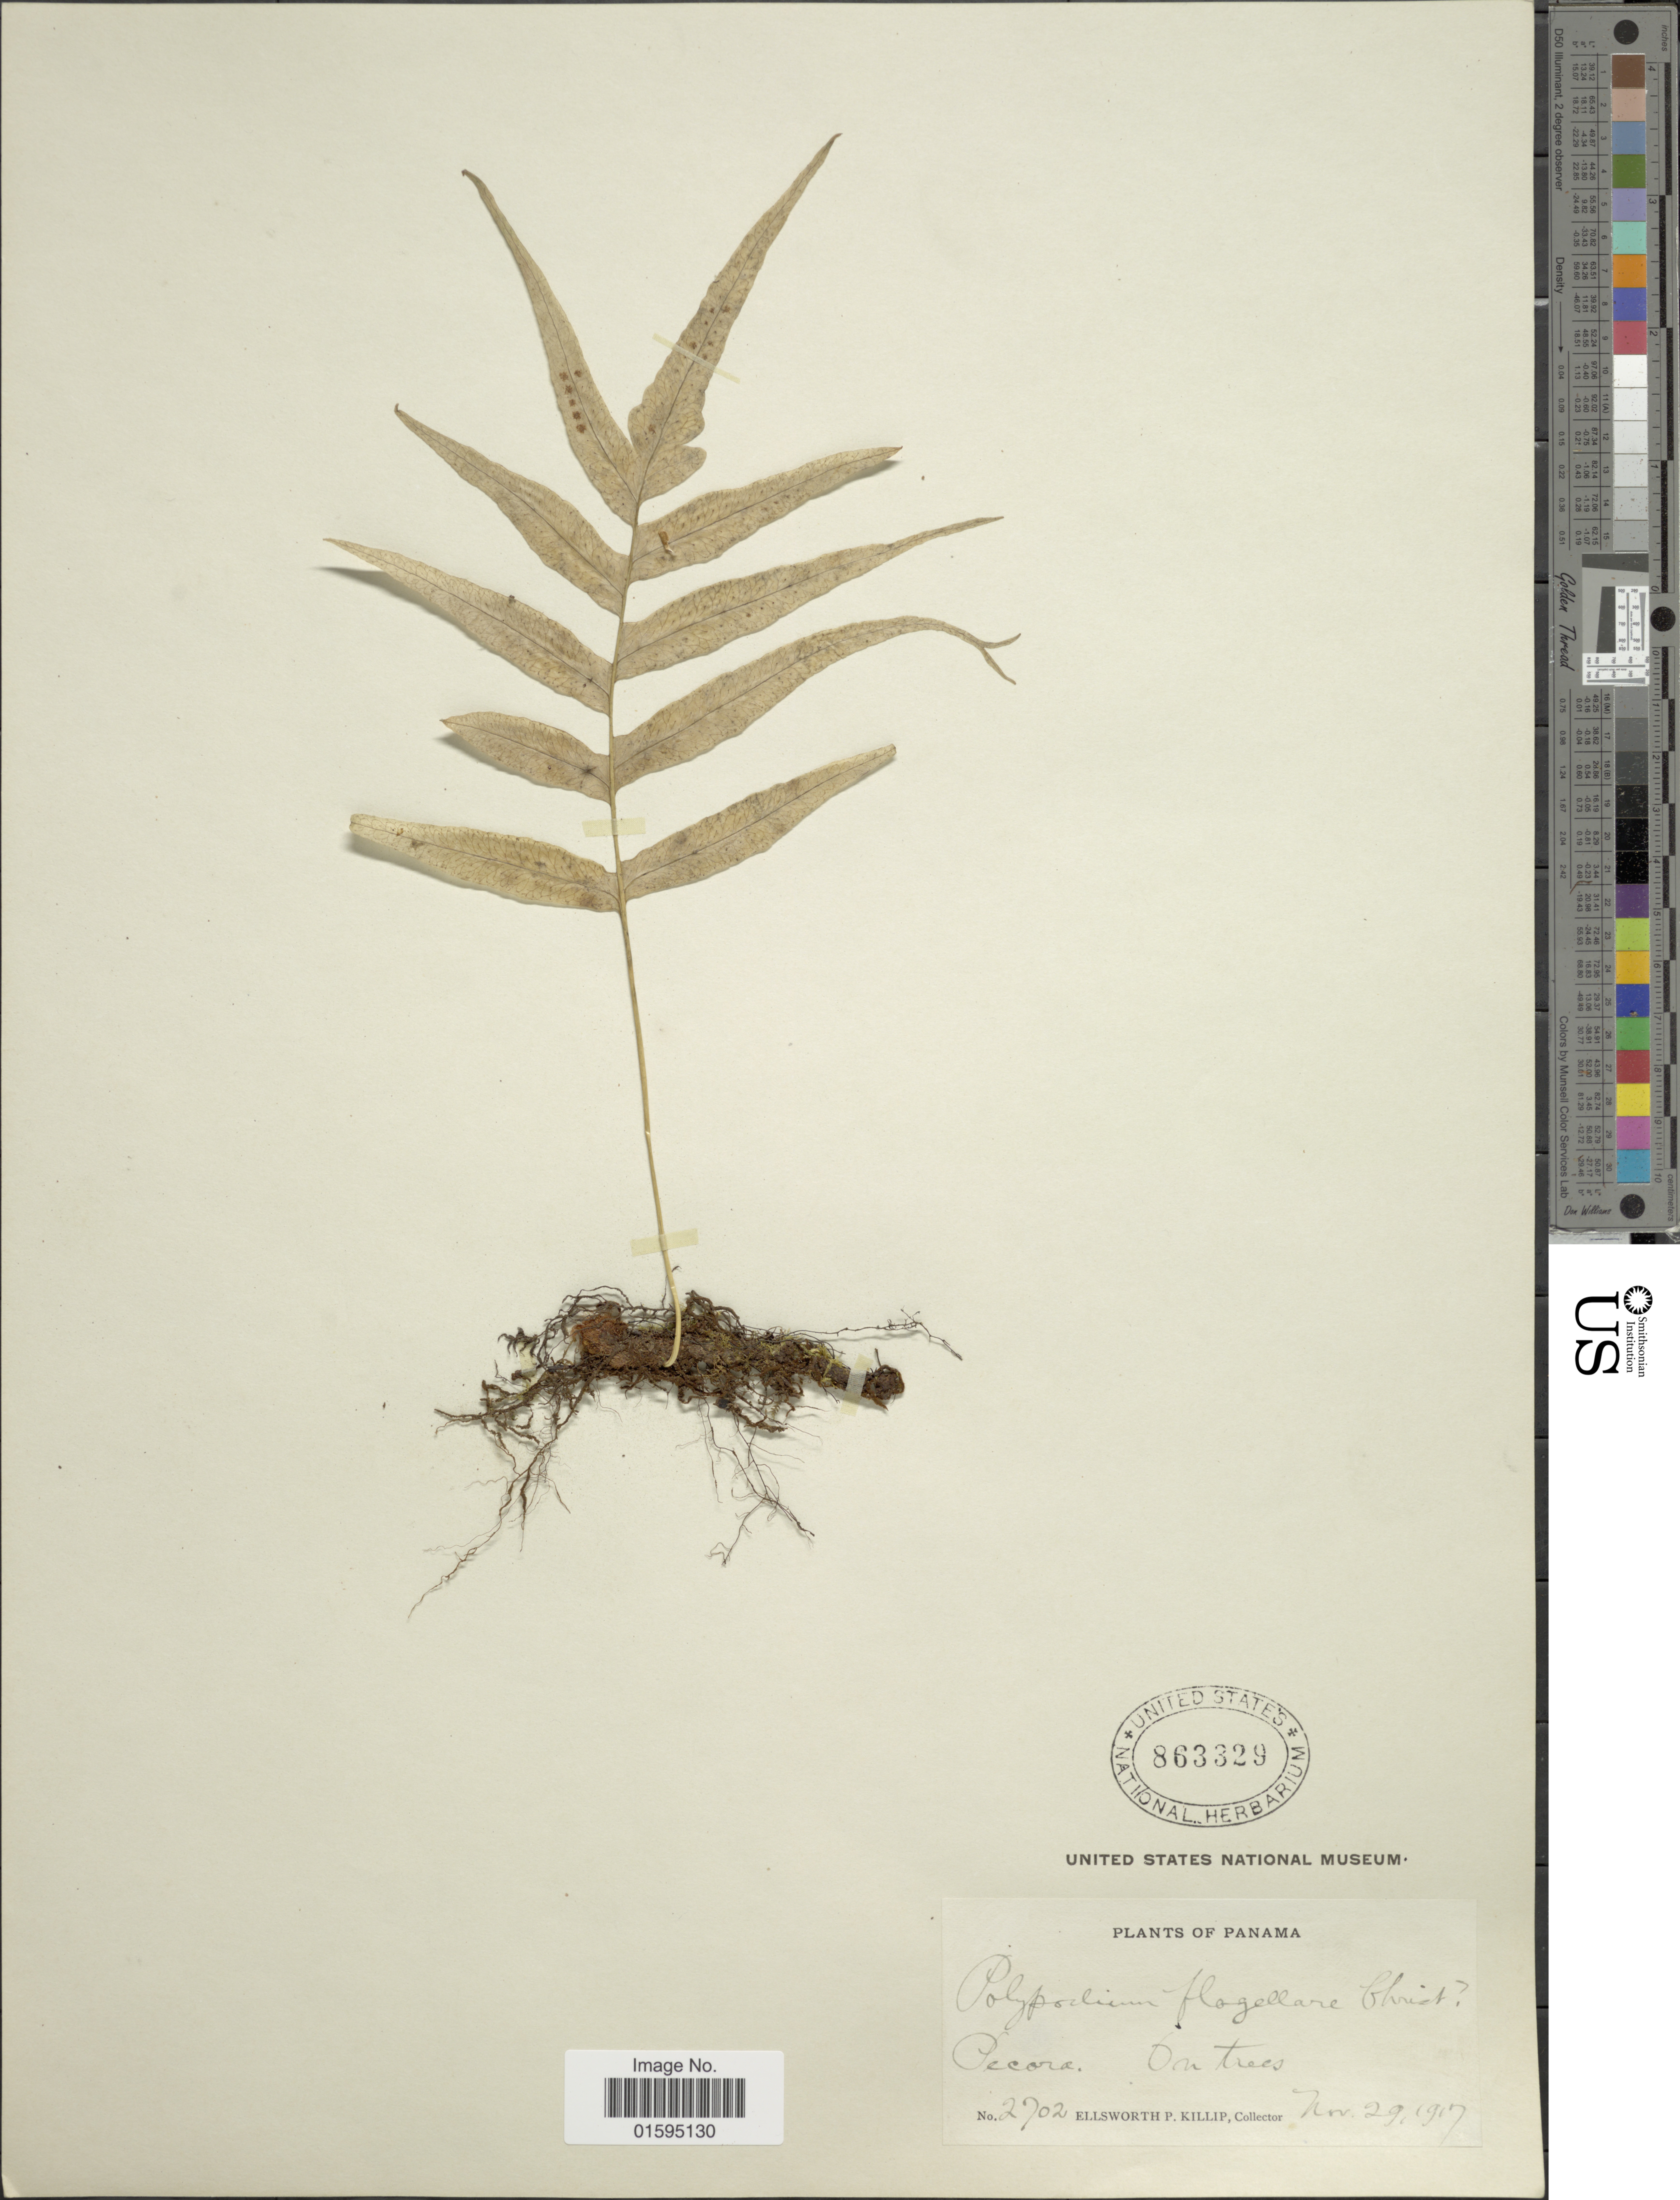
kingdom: Plantae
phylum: Tracheophyta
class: Polypodiopsida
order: Polypodiales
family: Polypodiaceae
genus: Polypodium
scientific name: Polypodium flagellare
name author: Christ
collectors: E. P. Killip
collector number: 2702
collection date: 1917-11-29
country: Panama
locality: Pecora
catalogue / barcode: US 863329